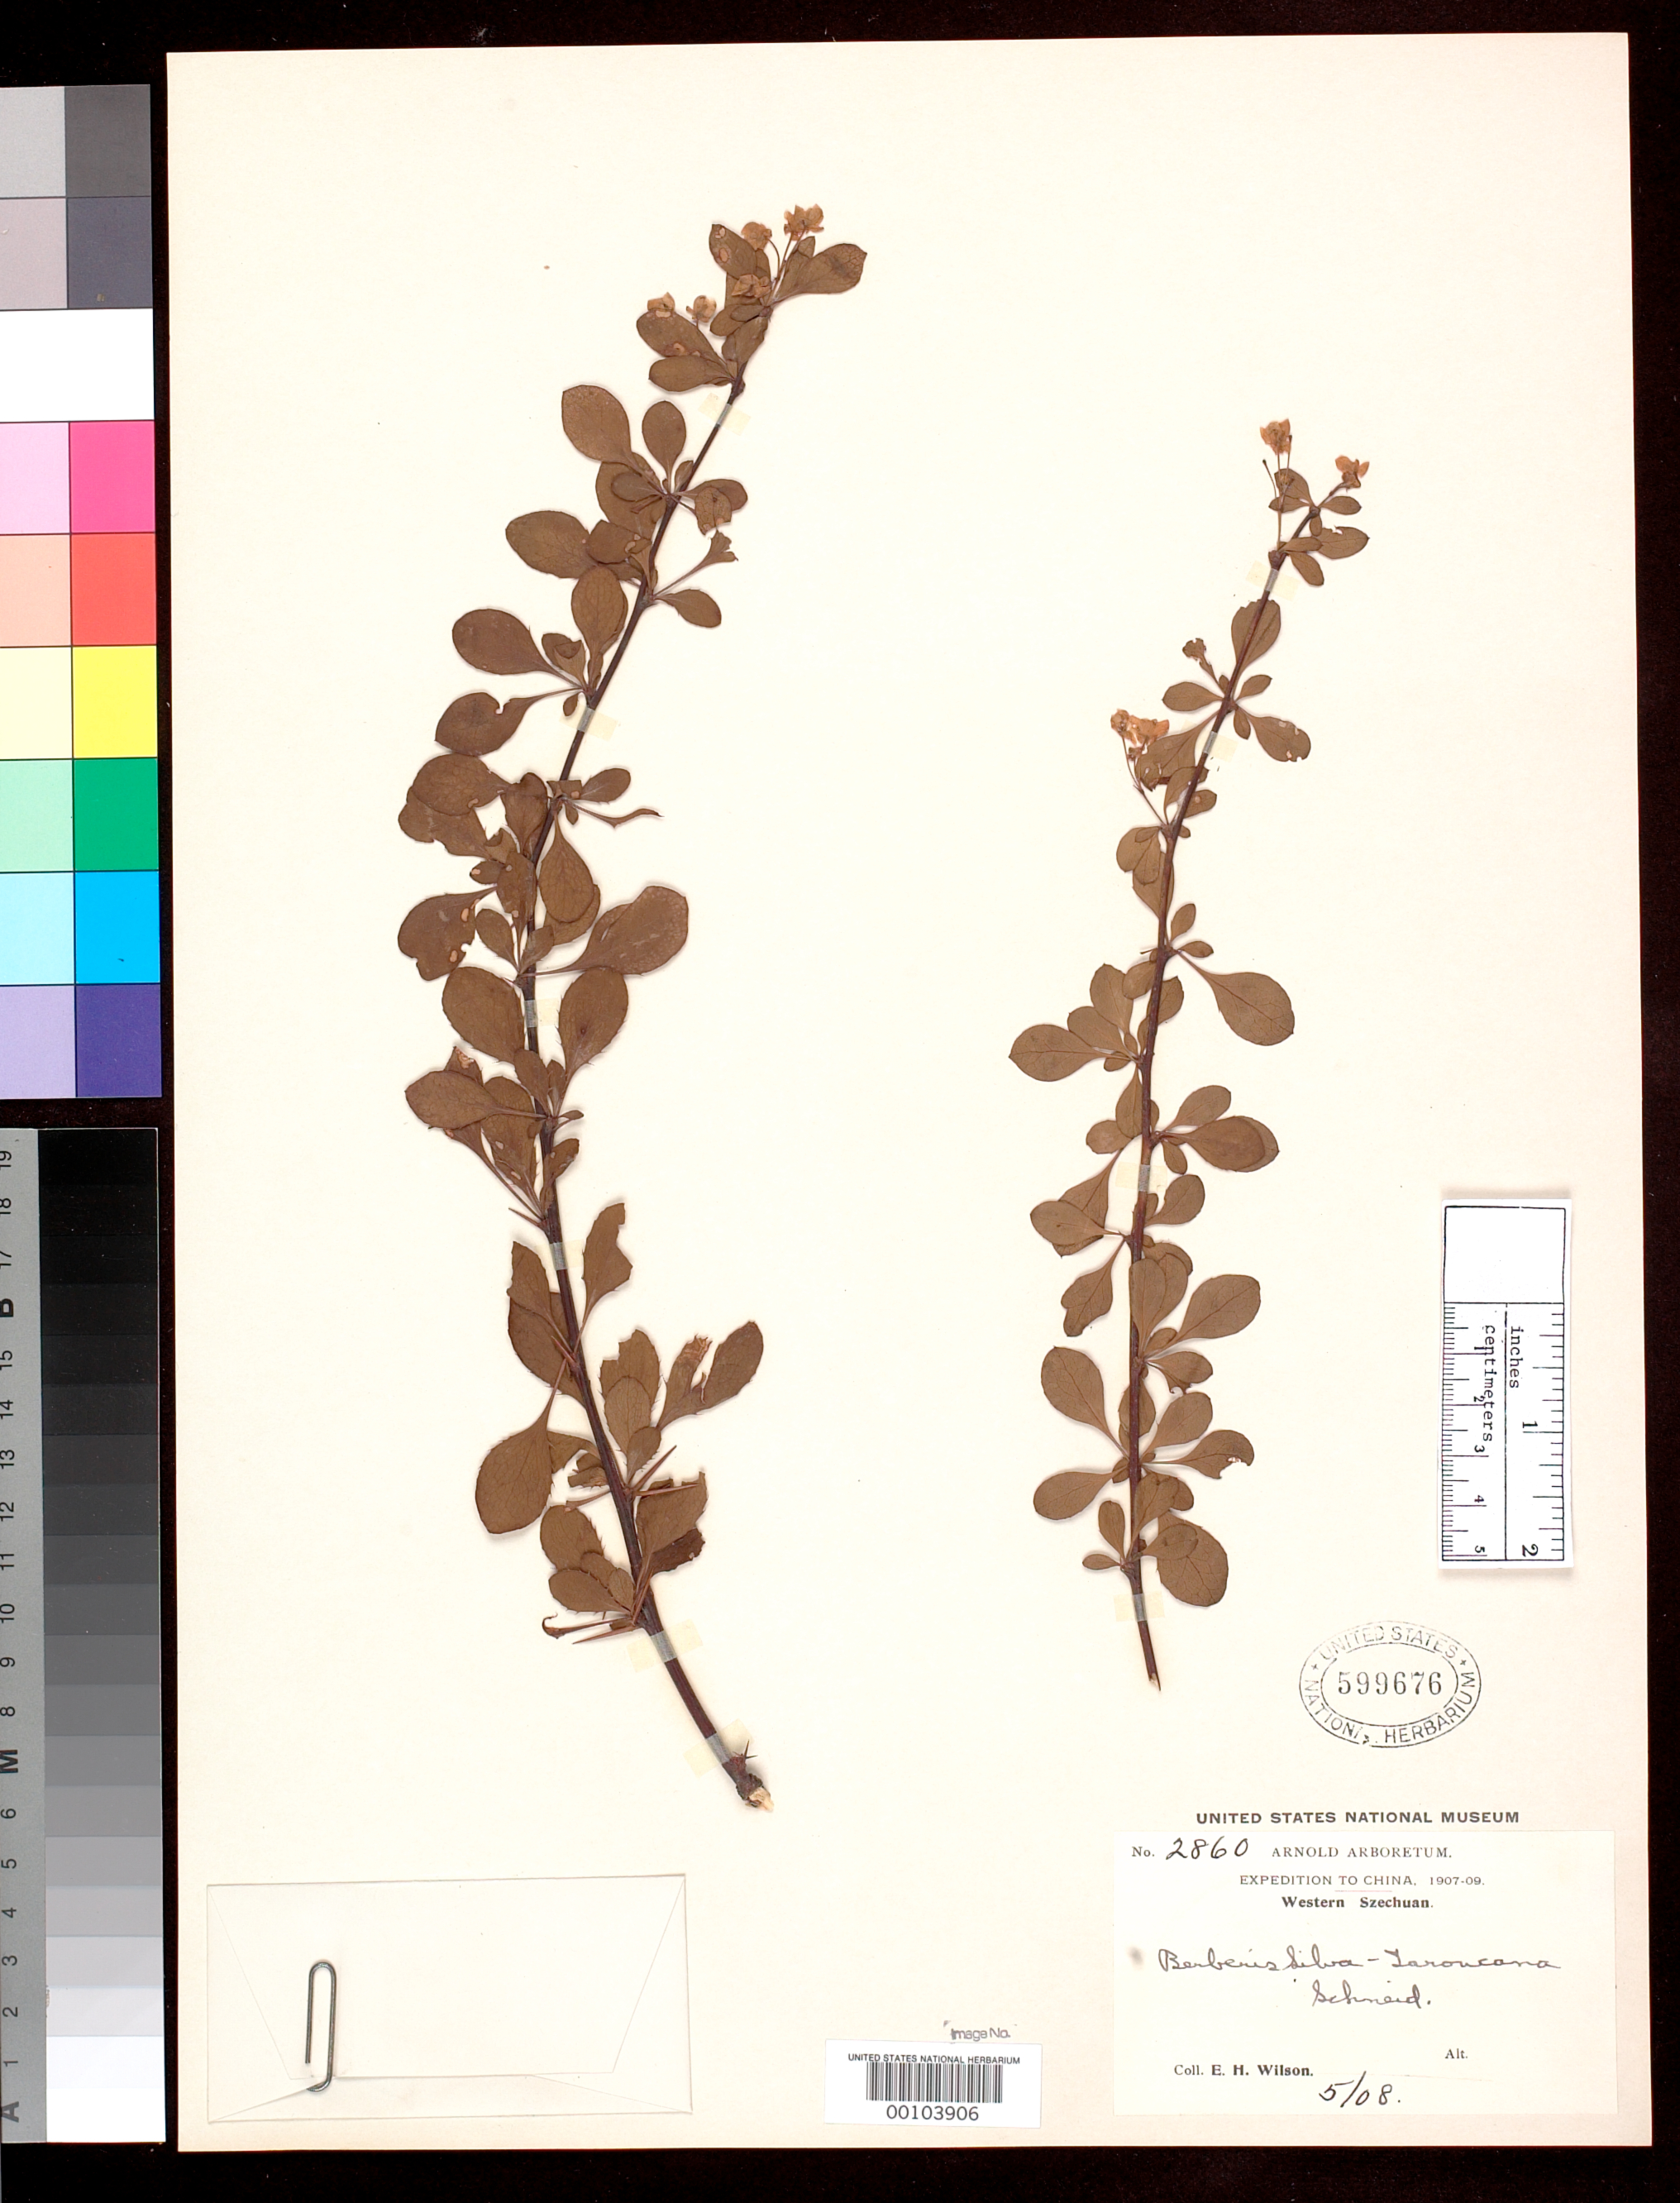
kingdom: Plantae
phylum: Tracheophyta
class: Magnoliopsida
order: Ranunculales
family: Berberidaceae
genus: Berberis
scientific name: Berberis silva-taroucana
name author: C.K. Schneid. in Sarg.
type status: Isotype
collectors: E. H. Wilson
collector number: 2860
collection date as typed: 23 May 1908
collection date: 1908-05-23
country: China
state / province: Sichuan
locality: Chiu-ting Shan.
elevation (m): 2000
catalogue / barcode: US 599676